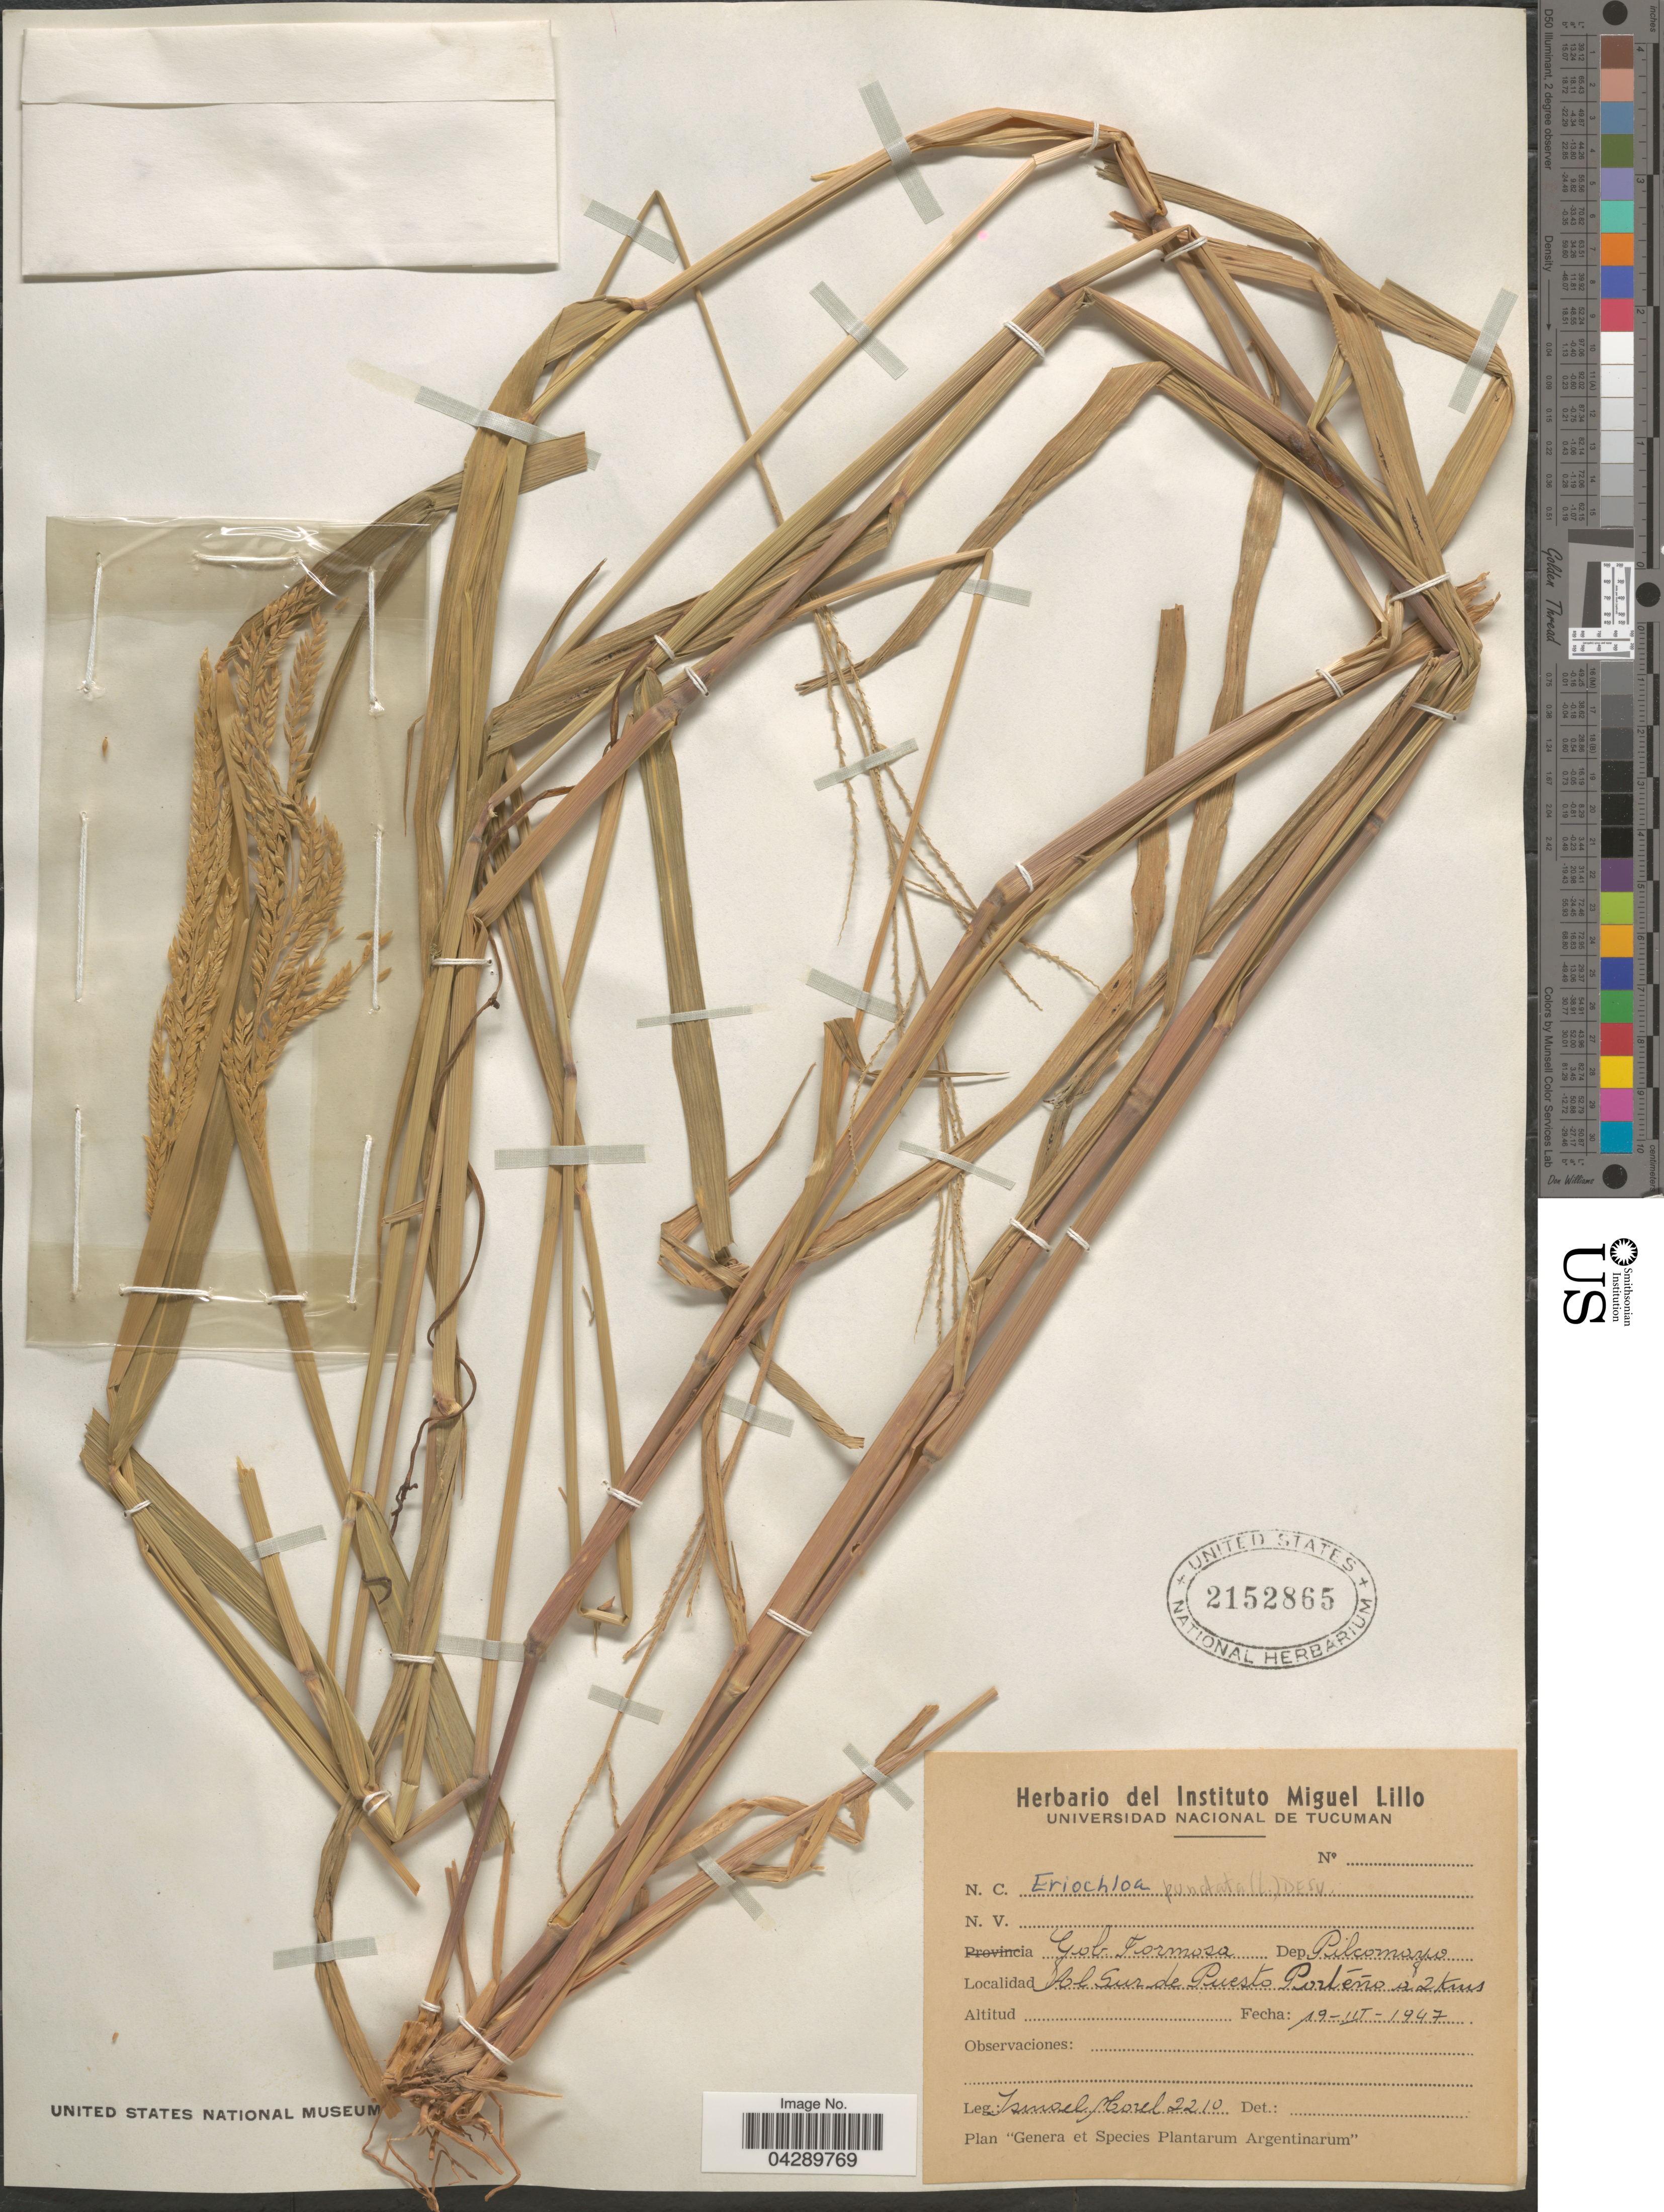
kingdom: Plantae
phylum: Tracheophyta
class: Liliopsida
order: Poales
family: Poaceae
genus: Eriochloa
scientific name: Eriochloa sp.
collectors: I. Morel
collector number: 2210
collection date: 1947-03-19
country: Argentina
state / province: Formosa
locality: Gob. Formosa. Dep. Pilcomayo. Al Sur de Puesto Portéño a 2Kms.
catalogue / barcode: US 2152865